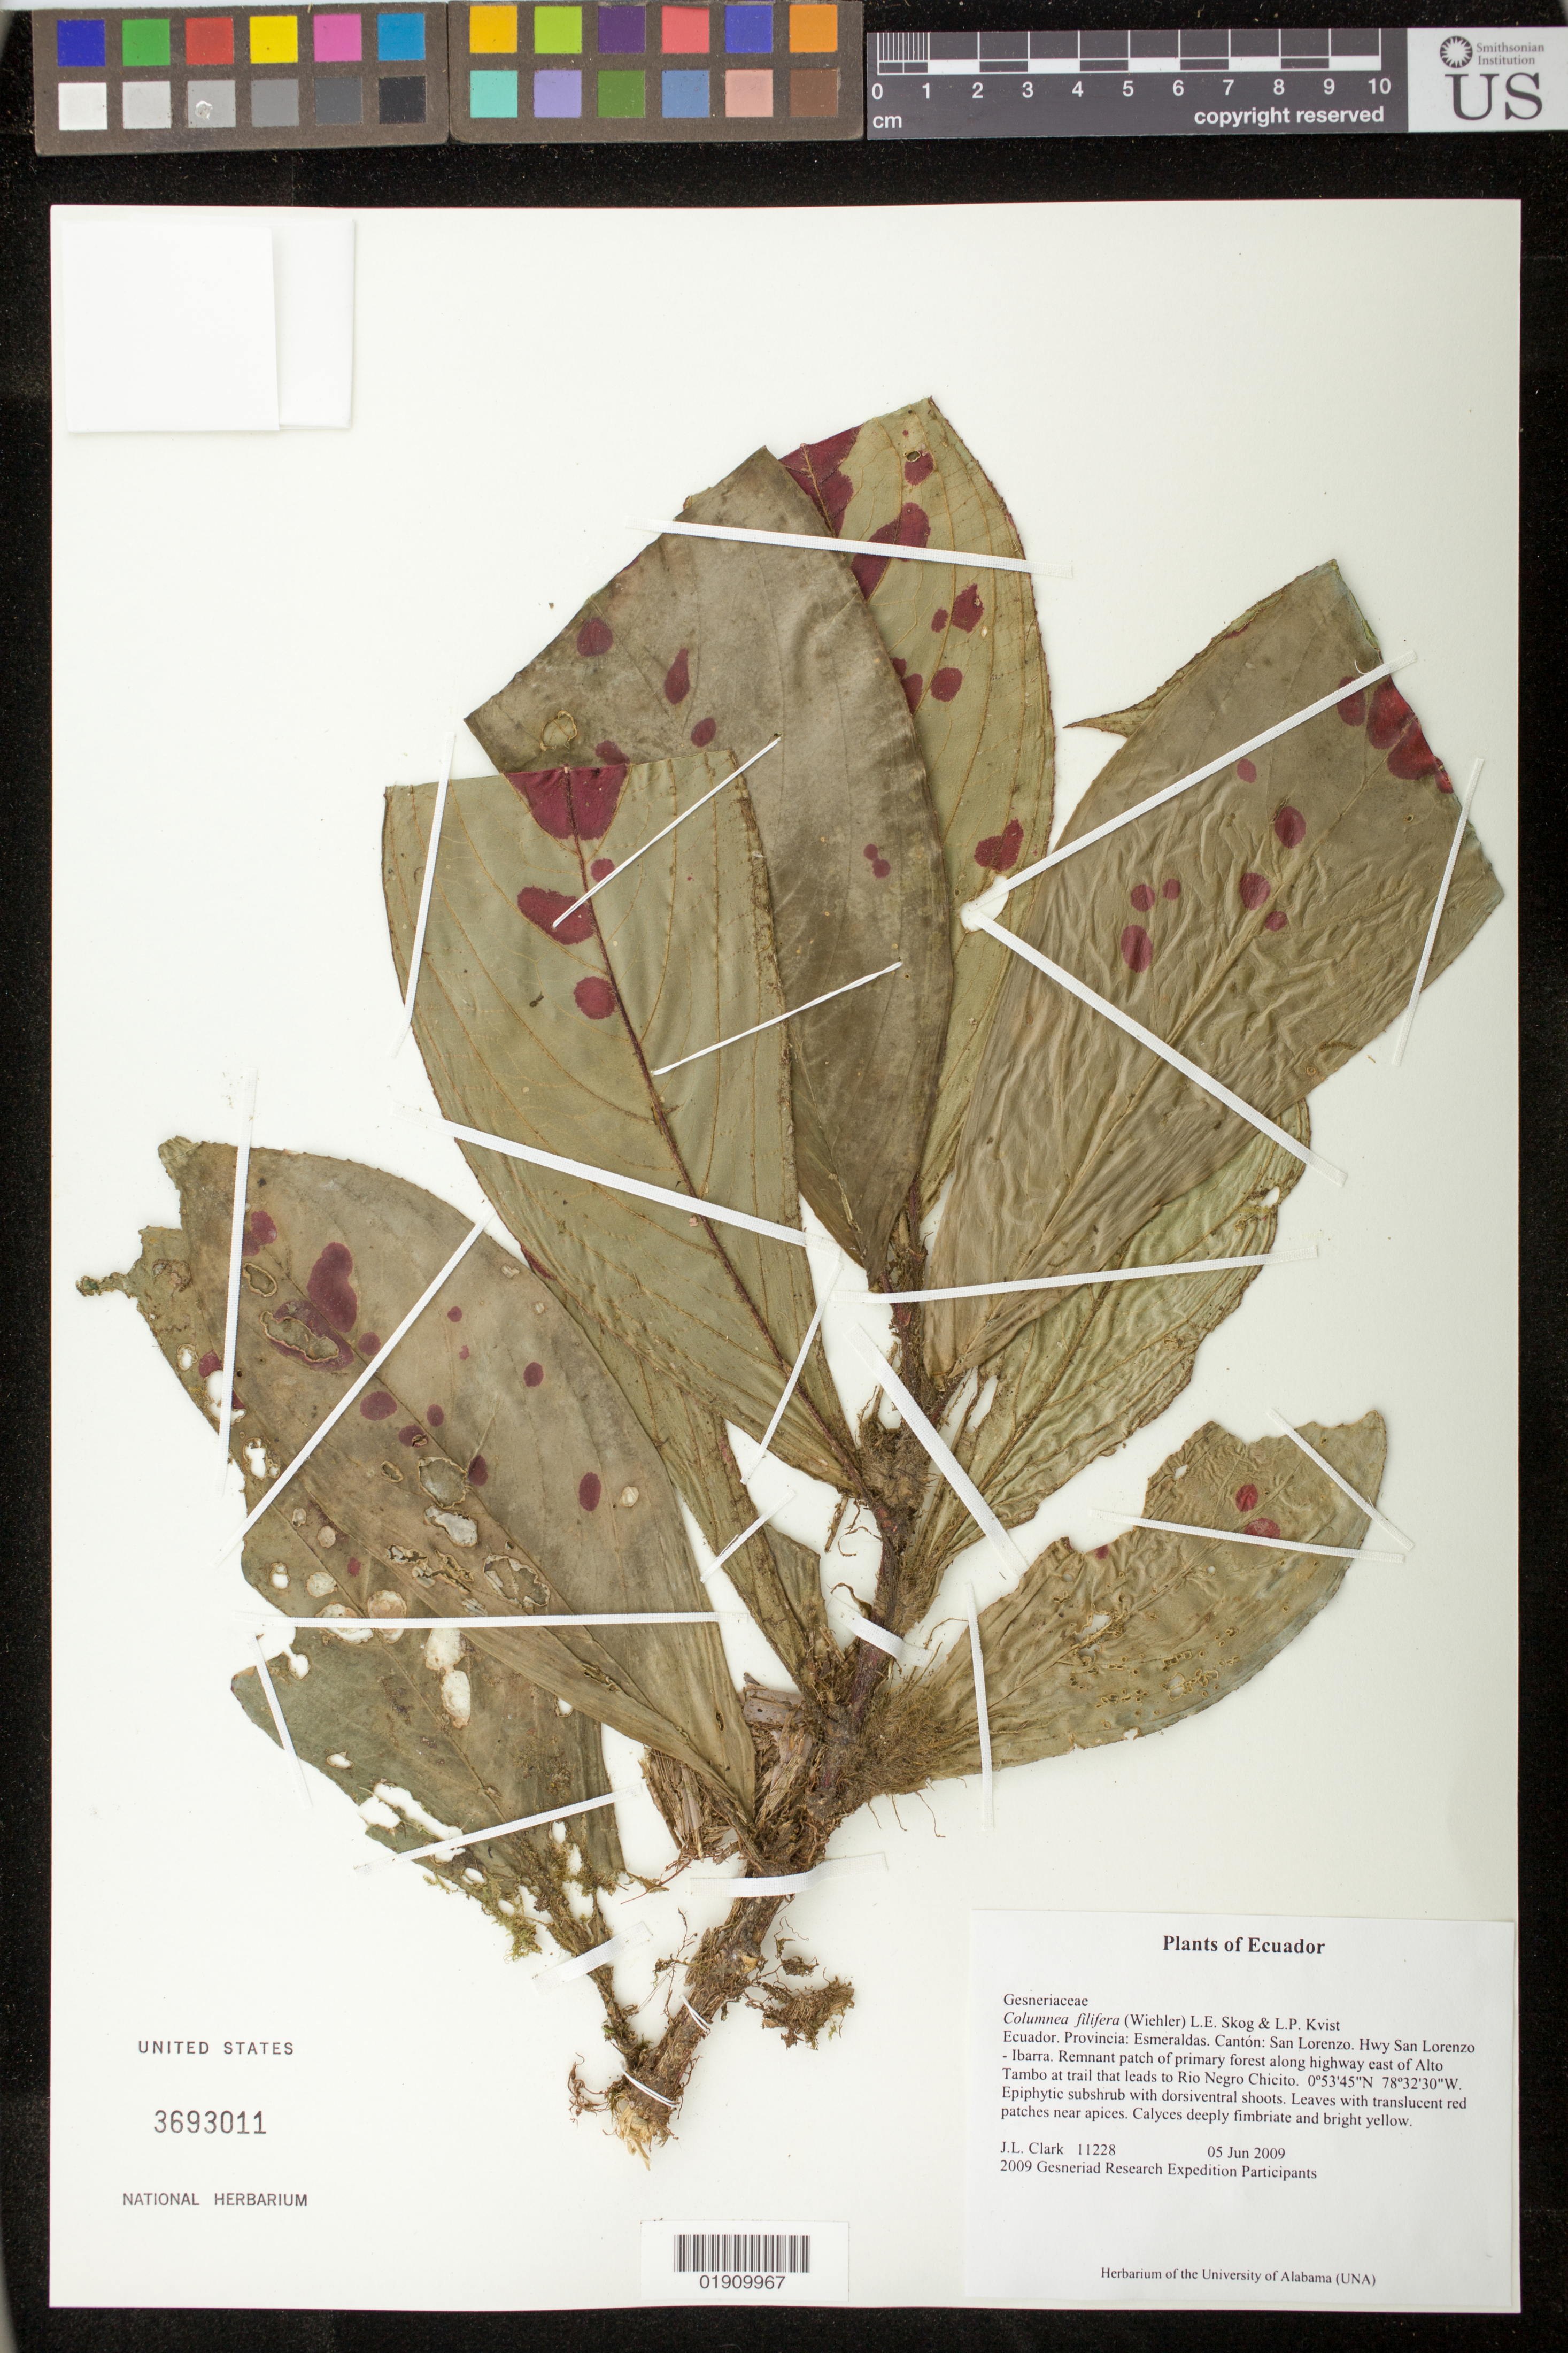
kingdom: Plantae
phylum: Tracheophyta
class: Magnoliopsida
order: Lamiales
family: Gesneriaceae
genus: Columnea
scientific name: Columnea filifera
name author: (Wiehler) L.E. Skog & L.P. Kvist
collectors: J. L. Clark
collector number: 11228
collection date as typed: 05 Jun 2009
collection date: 2009-06-05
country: Ecuador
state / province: Esmeraldas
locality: Ecuador. Provincia: Esmeraldas. Canton: San Lorenzo. Hwy San Lorenzo-Ibarra. Remnant patch of primary forest along highway east of Alto Tambo at trail that leads to Rio Negro Chicito.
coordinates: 0°53'45"N, 78°32'30"W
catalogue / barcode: US 3693011